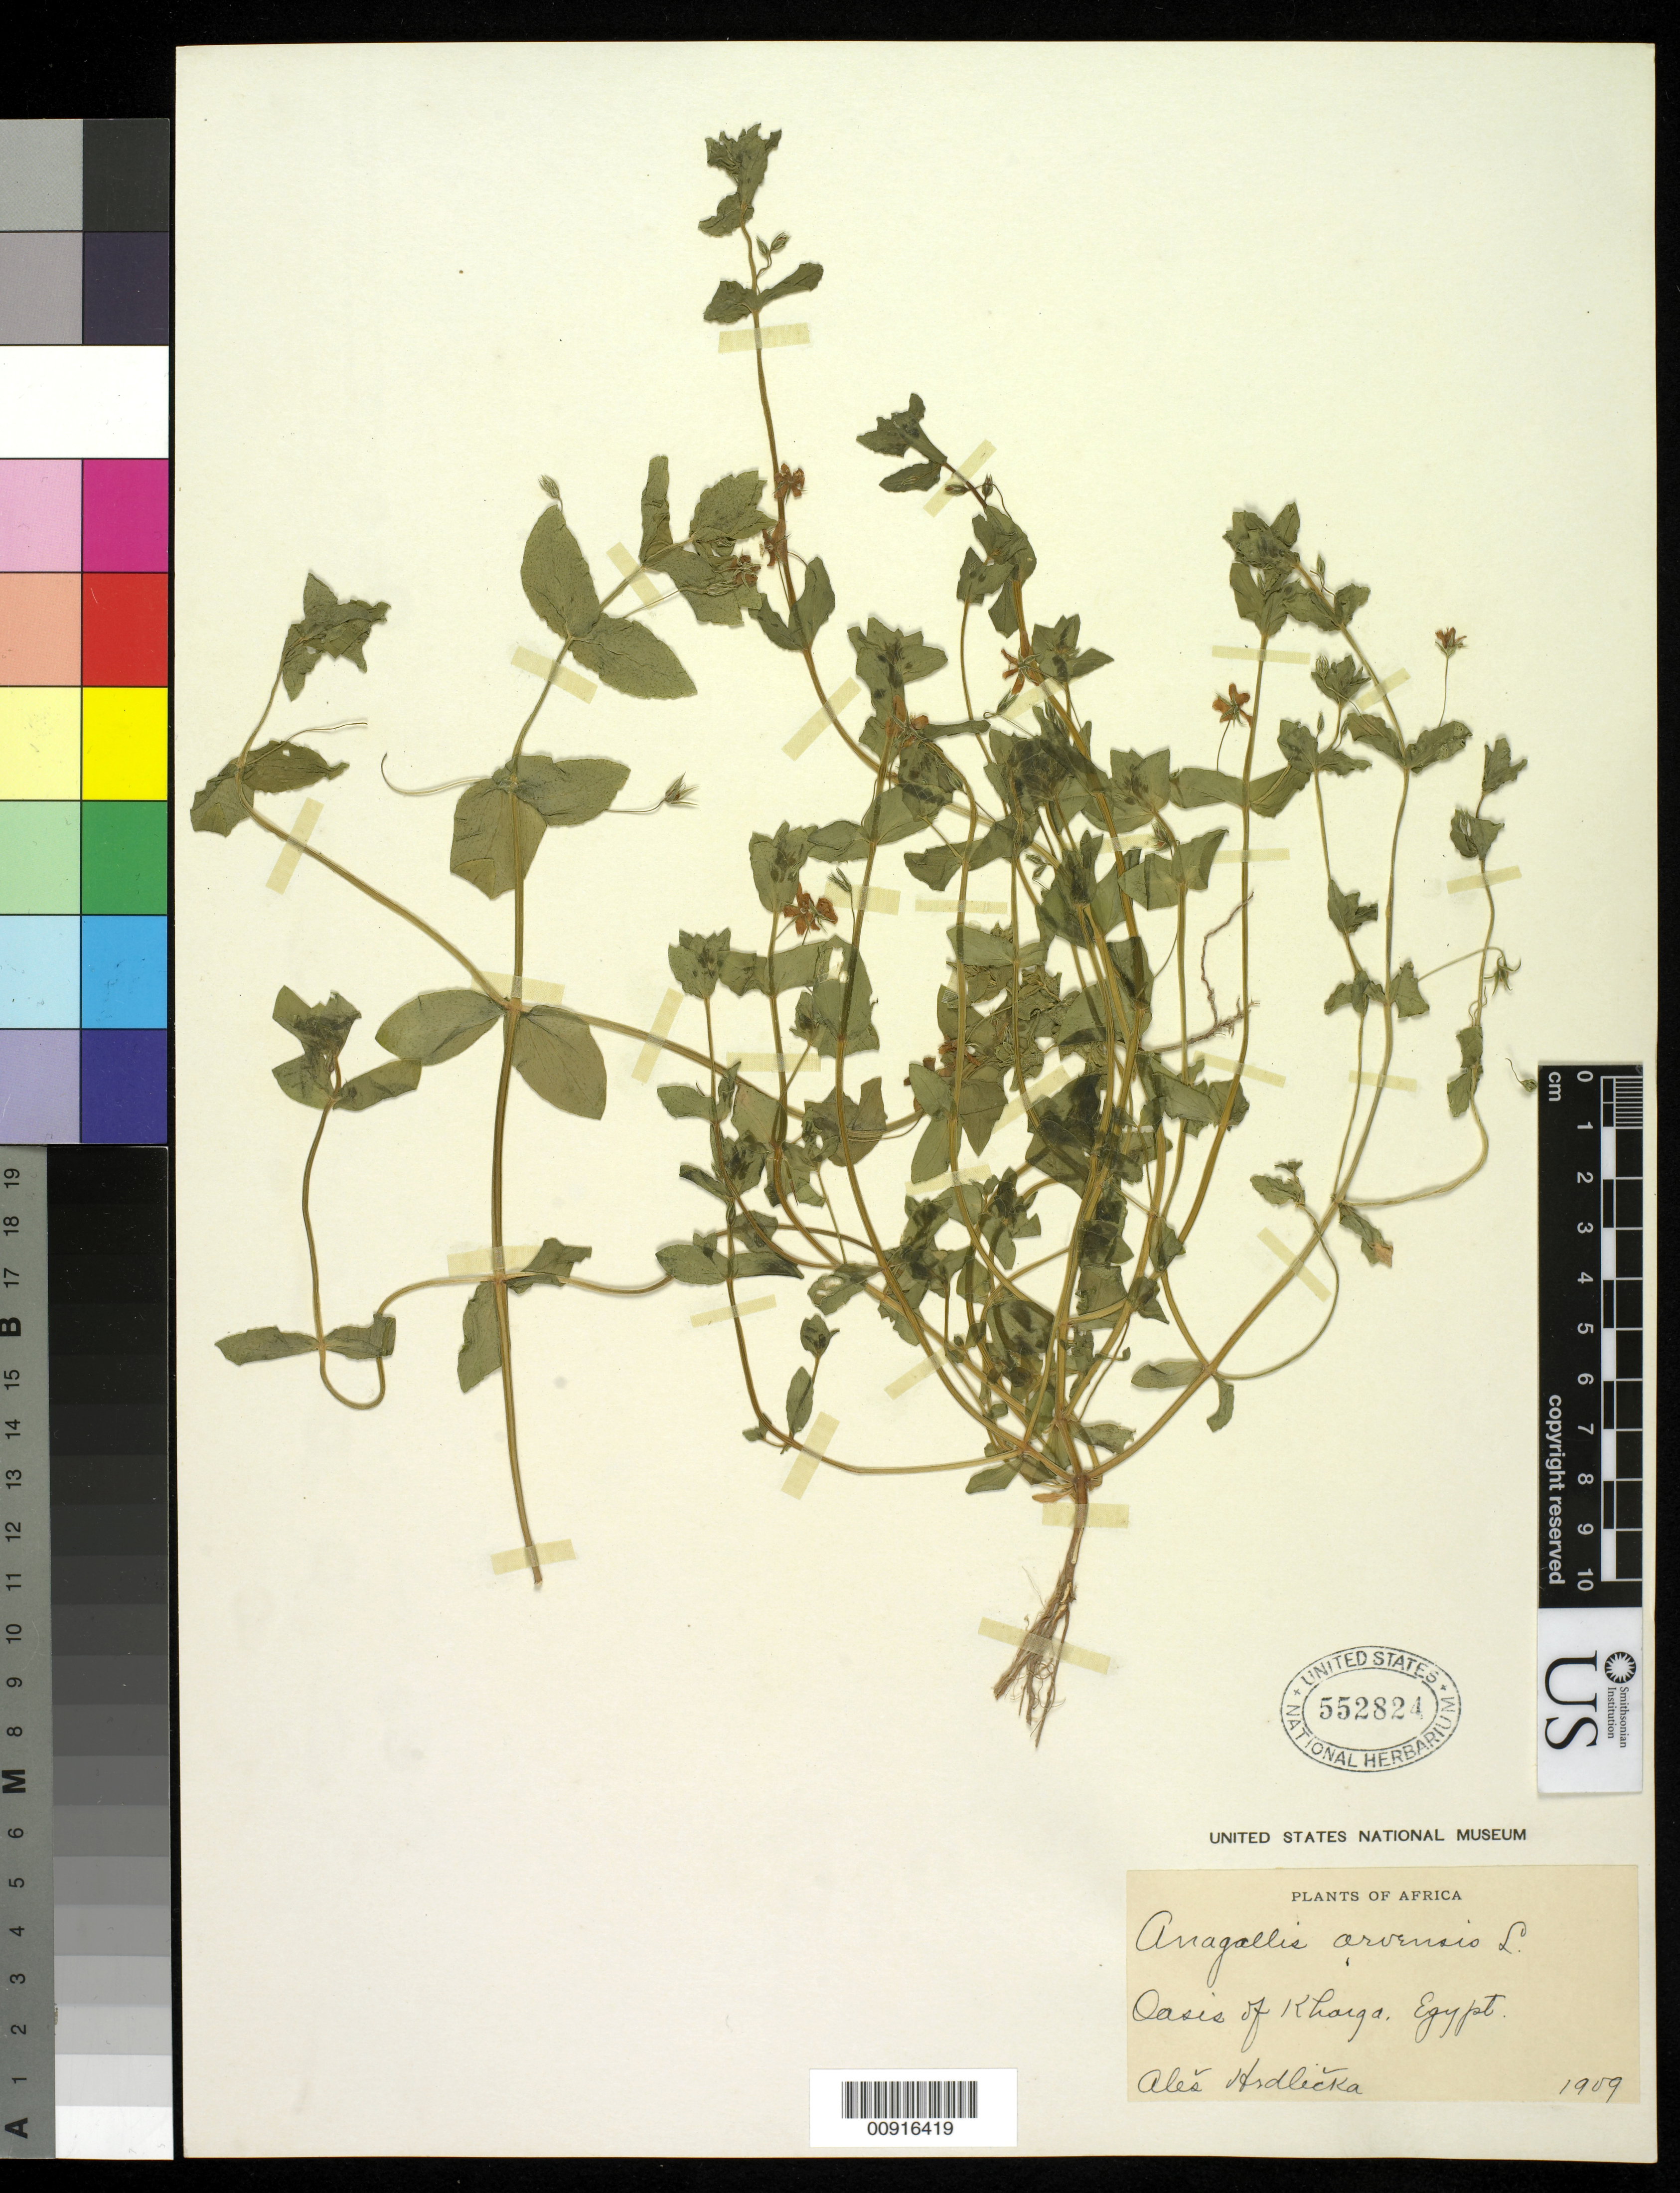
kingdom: Plantae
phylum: Tracheophyta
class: Magnoliopsida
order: Ericales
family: Primulaceae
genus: Anagallis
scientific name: Anagallis arvensis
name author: L.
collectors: A. Hrdlicka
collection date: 1909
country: Egypt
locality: Oasis of Khorga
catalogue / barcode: US 552824